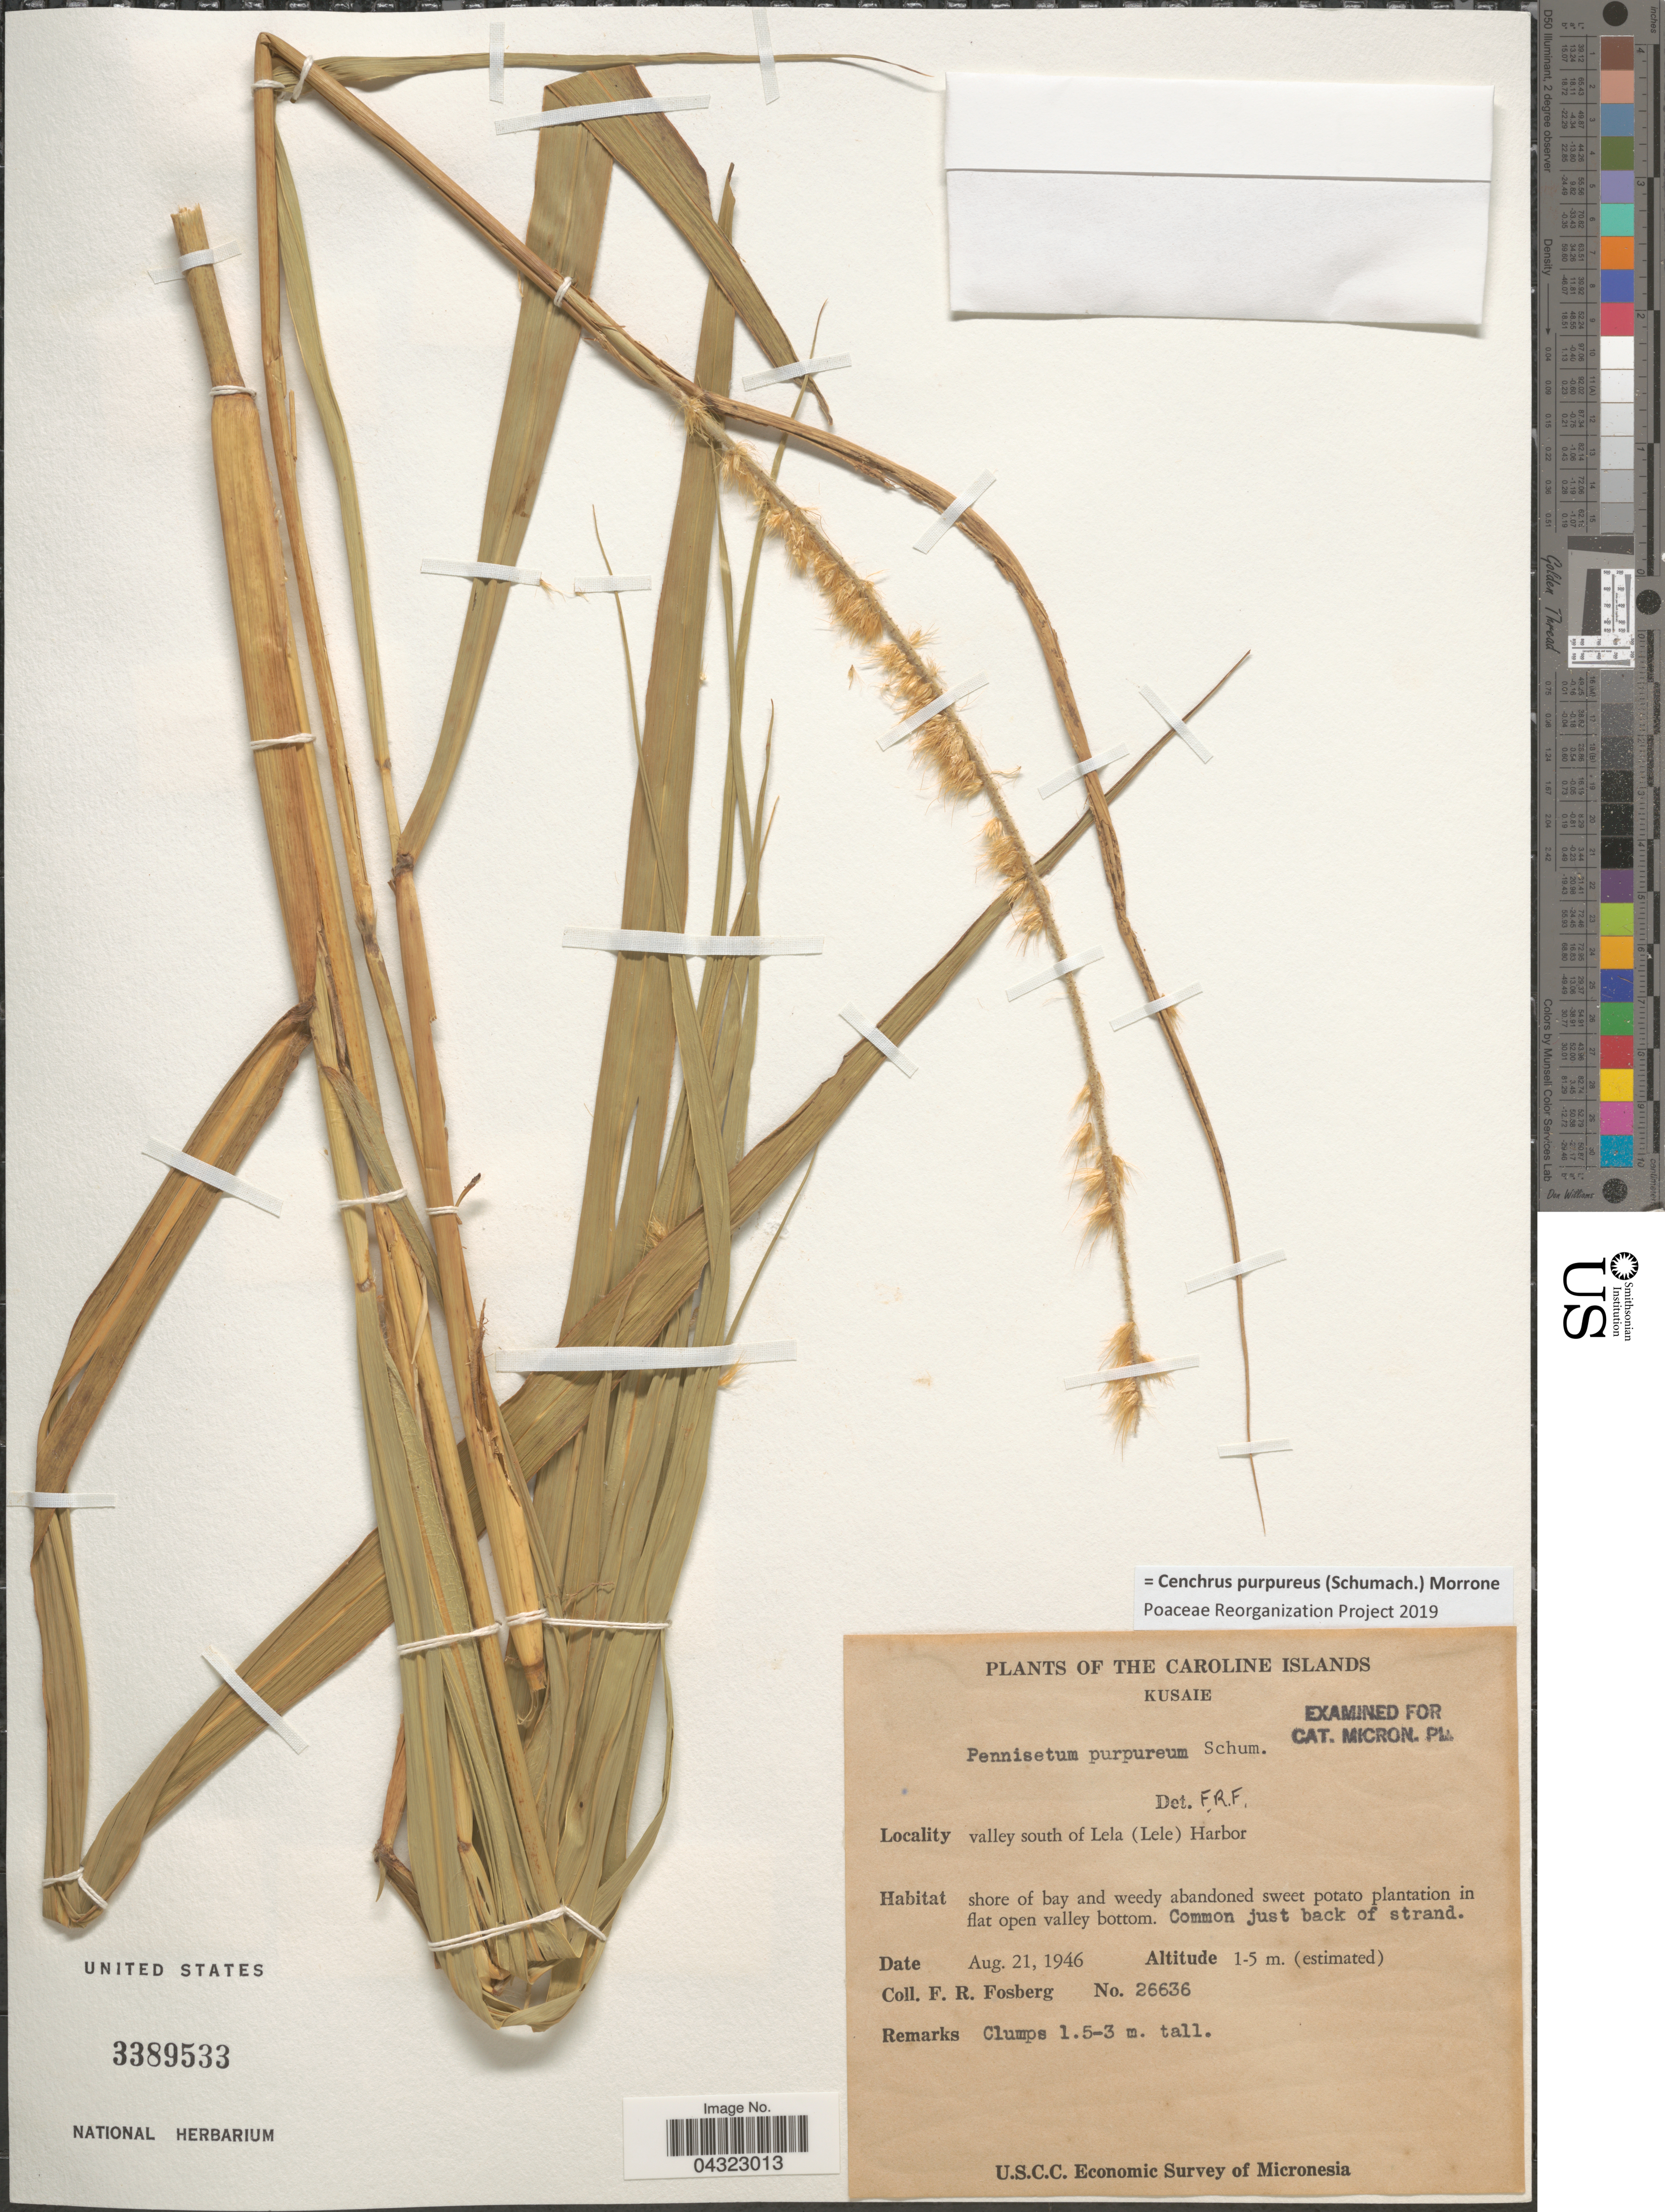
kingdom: Plantae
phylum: Tracheophyta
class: Liliopsida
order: Poales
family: Poaceae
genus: Cenchrus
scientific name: Cenchrus purpureus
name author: (Schumach.) Morrone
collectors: F. R. Fosberg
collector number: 26636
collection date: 1946-08-21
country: Micronesia, Federated States of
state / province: Kosrae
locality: The Caroline Islands. Kusaie. Valley south of Lela (Lele) Harbor. Shore of bay and weedy abandoned sweet potato plantation in flat open valley bottom. Common just back of strand. U.S.C.C. Economic Survey of Micronesia.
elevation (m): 1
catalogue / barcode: US 3389533